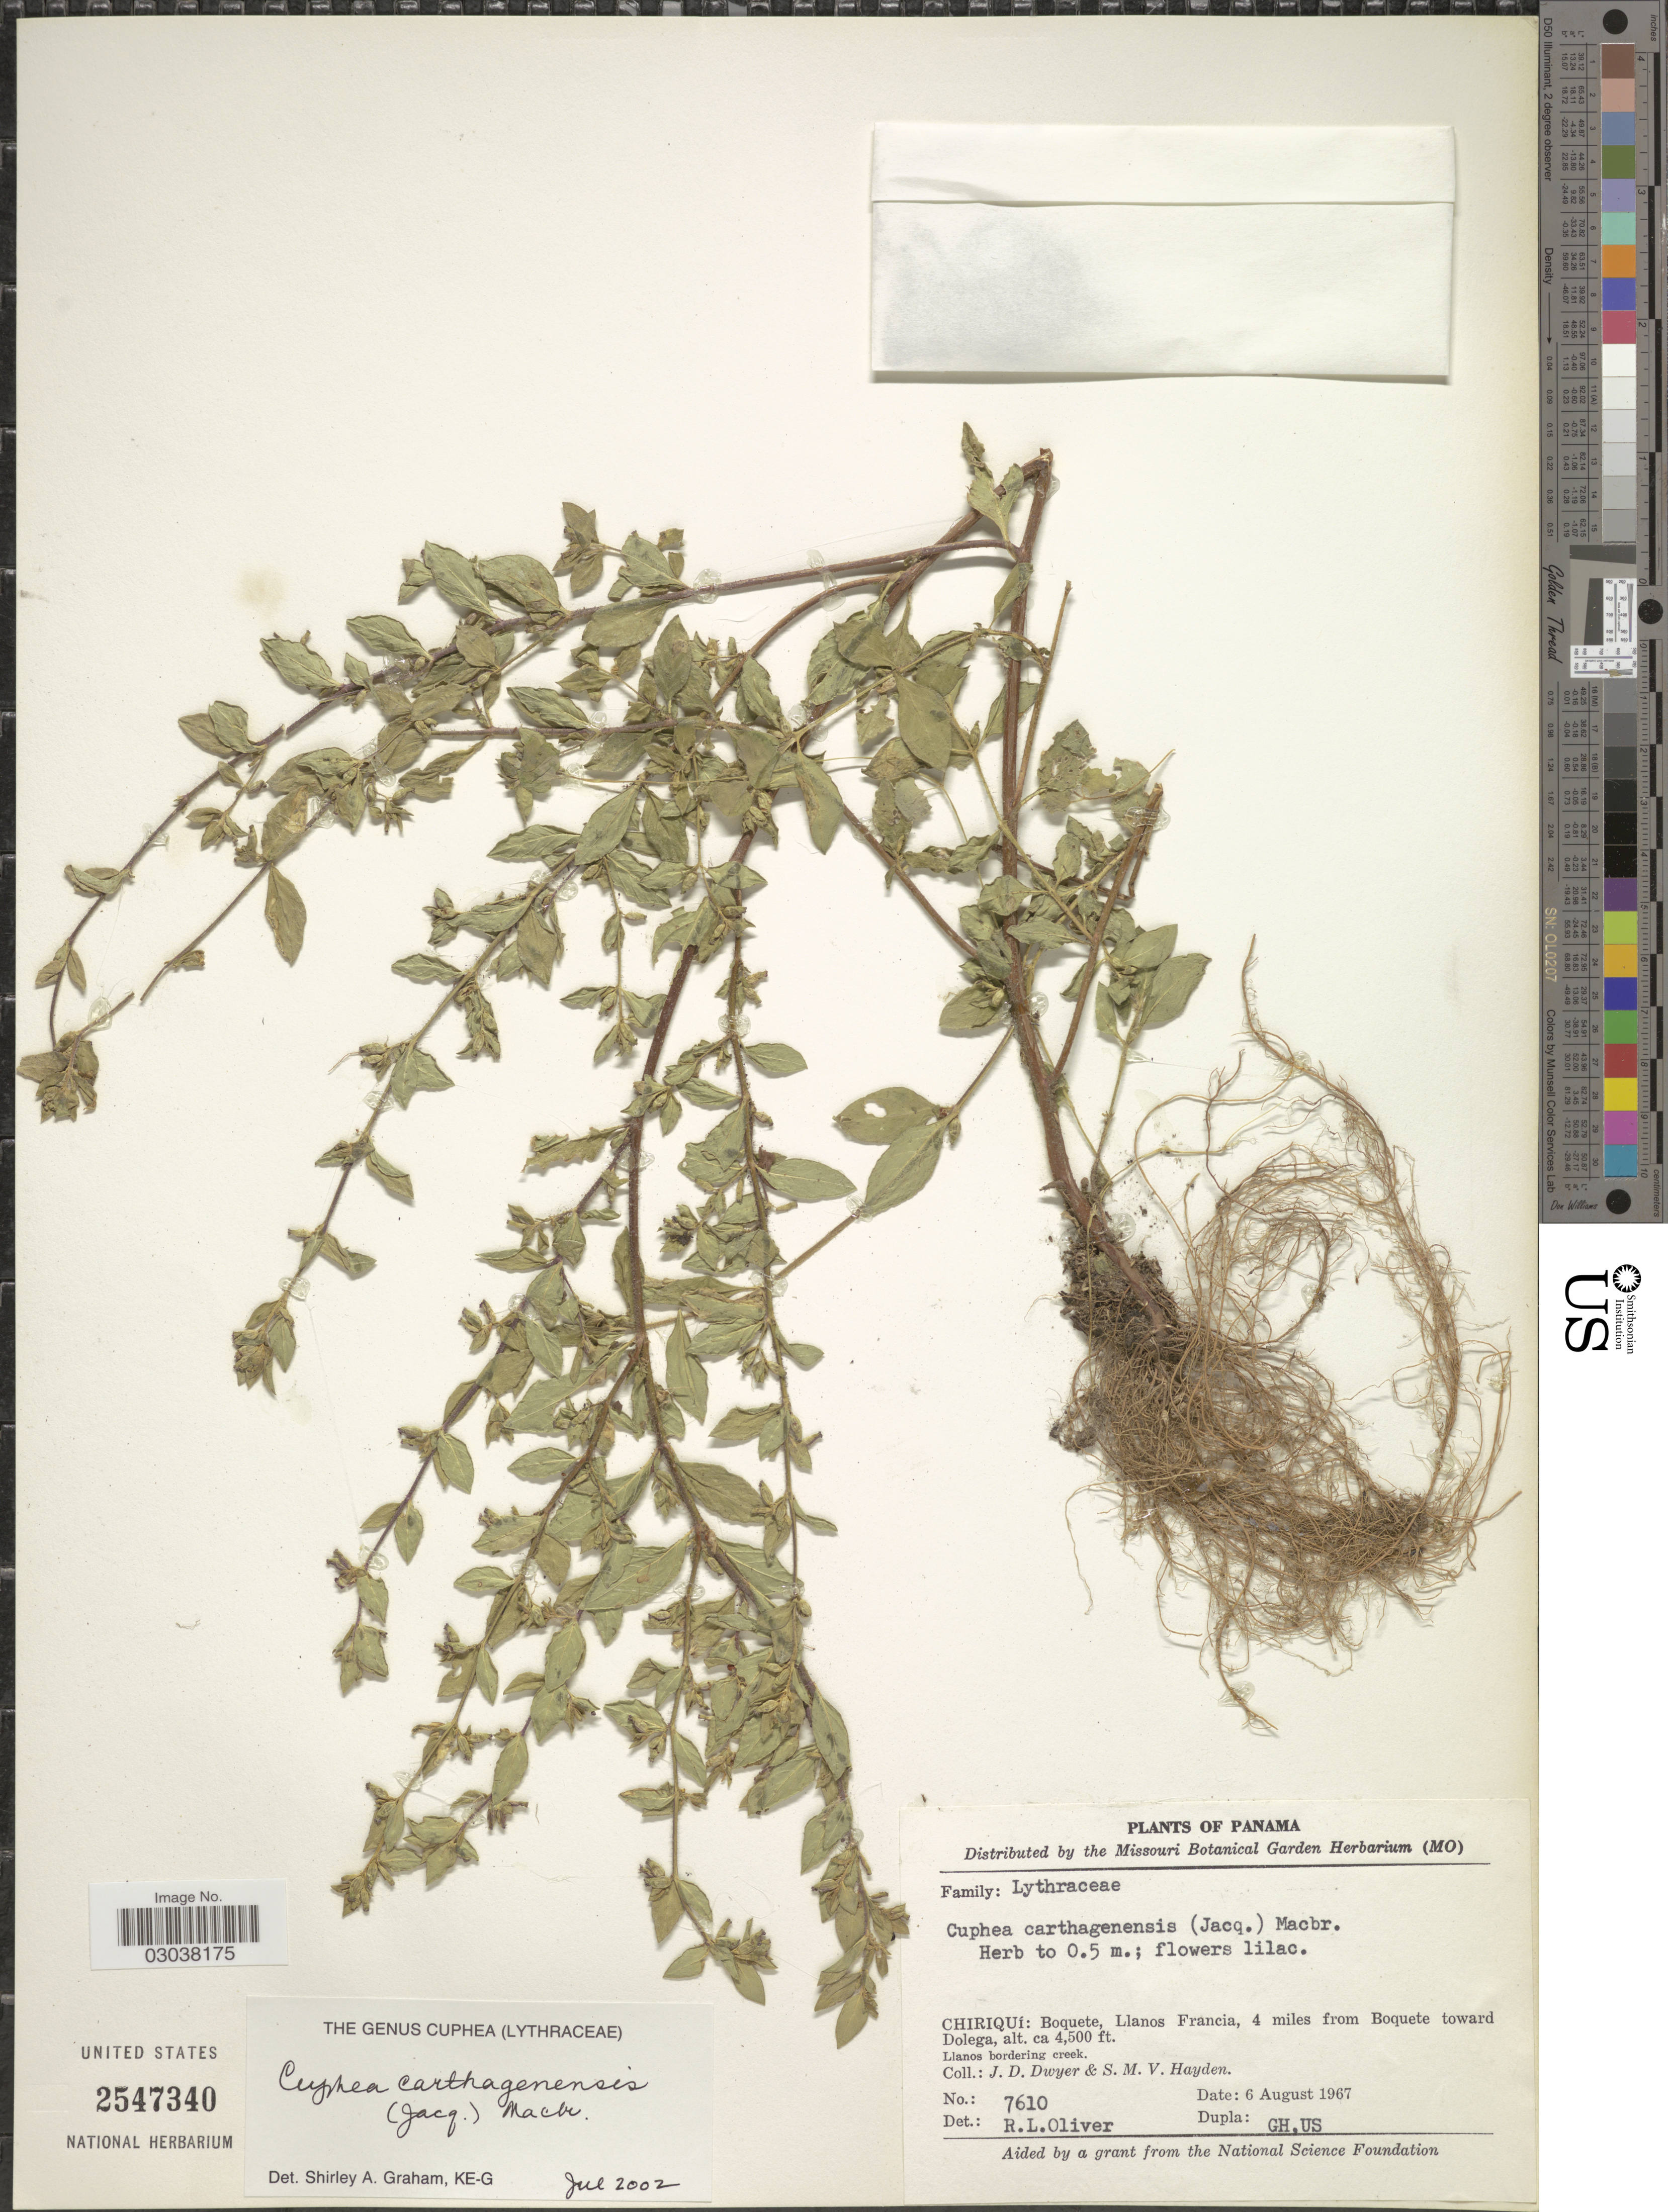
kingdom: Plantae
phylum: Tracheophyta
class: Magnoliopsida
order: Myrtales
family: Lythraceae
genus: Cuphea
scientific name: Cuphea carthagenensis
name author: (Jacq.) J.F. Macbr.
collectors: J. D. Dwyer & S. M. Hayden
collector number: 7610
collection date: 1967-08-06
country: Panama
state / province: Chiriqui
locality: Boquete, Llanos Francia, 4 miles from Boquete toward Dolega. Llanos bordering creek.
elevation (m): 1372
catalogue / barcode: US 2547340